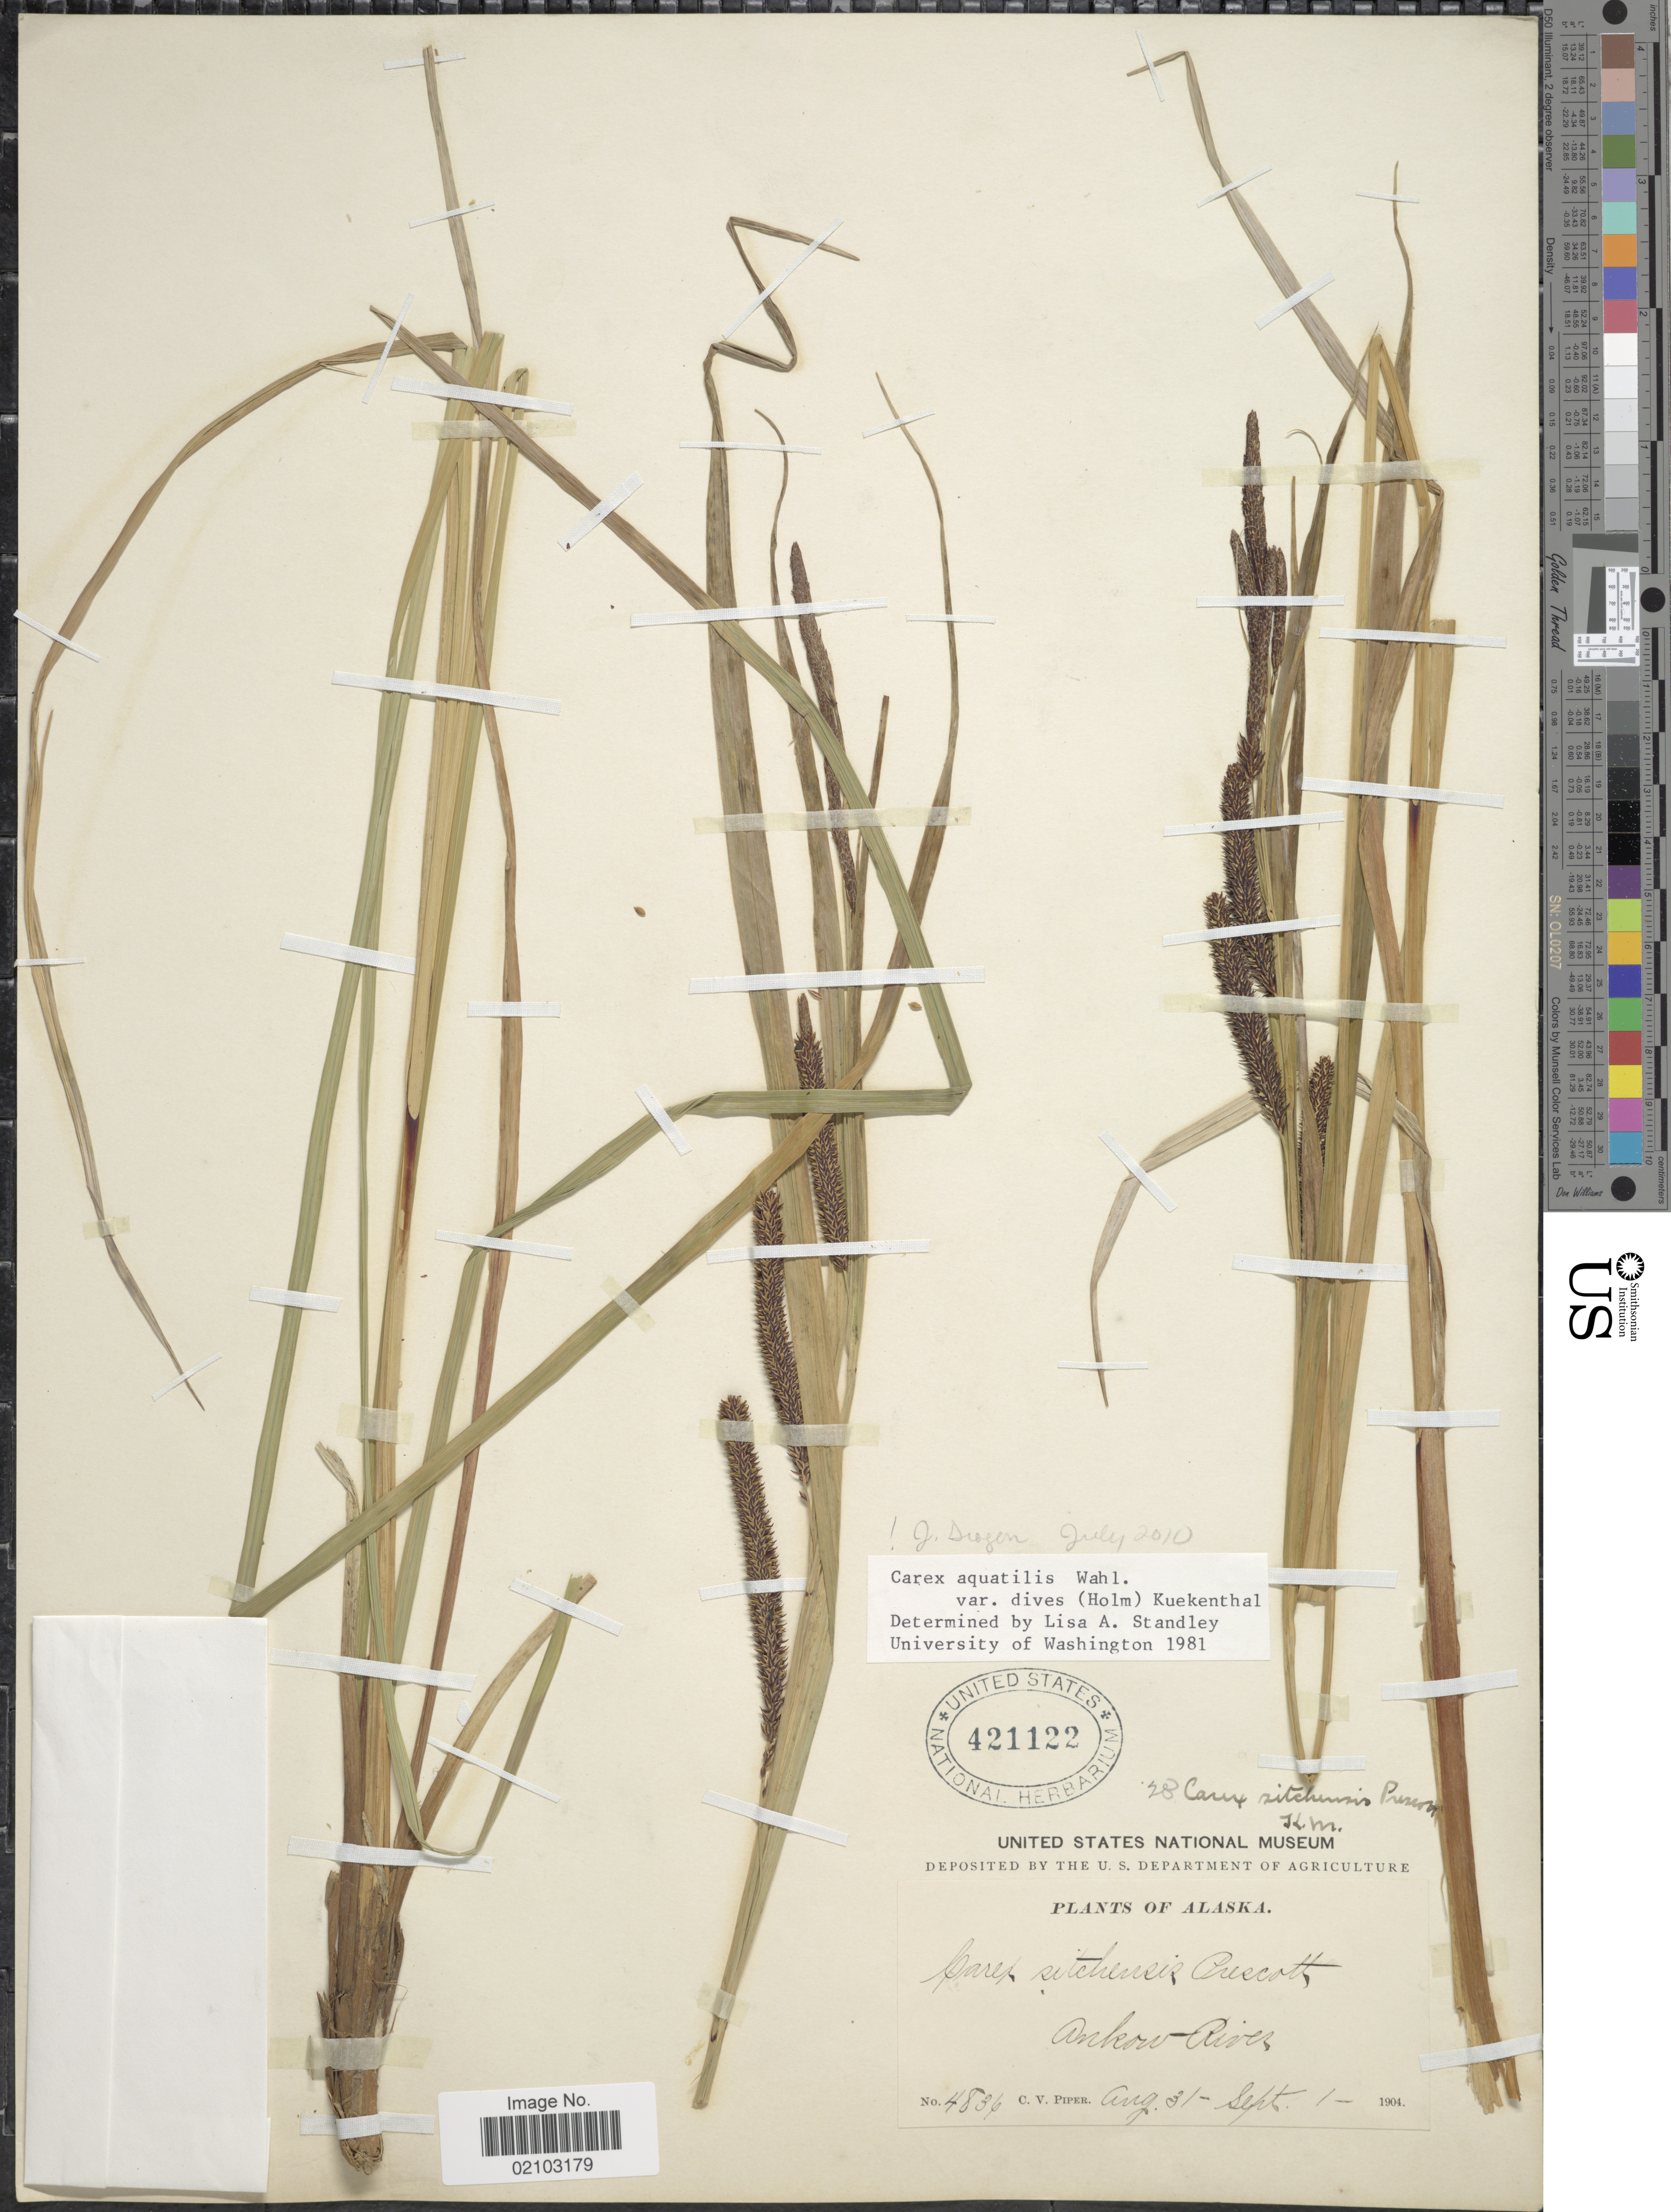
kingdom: Plantae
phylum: Tracheophyta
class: Liliopsida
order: Poales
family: Cyperaceae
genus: Carex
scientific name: Carex aquatilis var. dives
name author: (Holm) Kük.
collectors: C. V. Piper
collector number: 4836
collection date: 1904-08-31/1904-09-01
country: United States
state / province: Alaska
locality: Ankow River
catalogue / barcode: US 421122